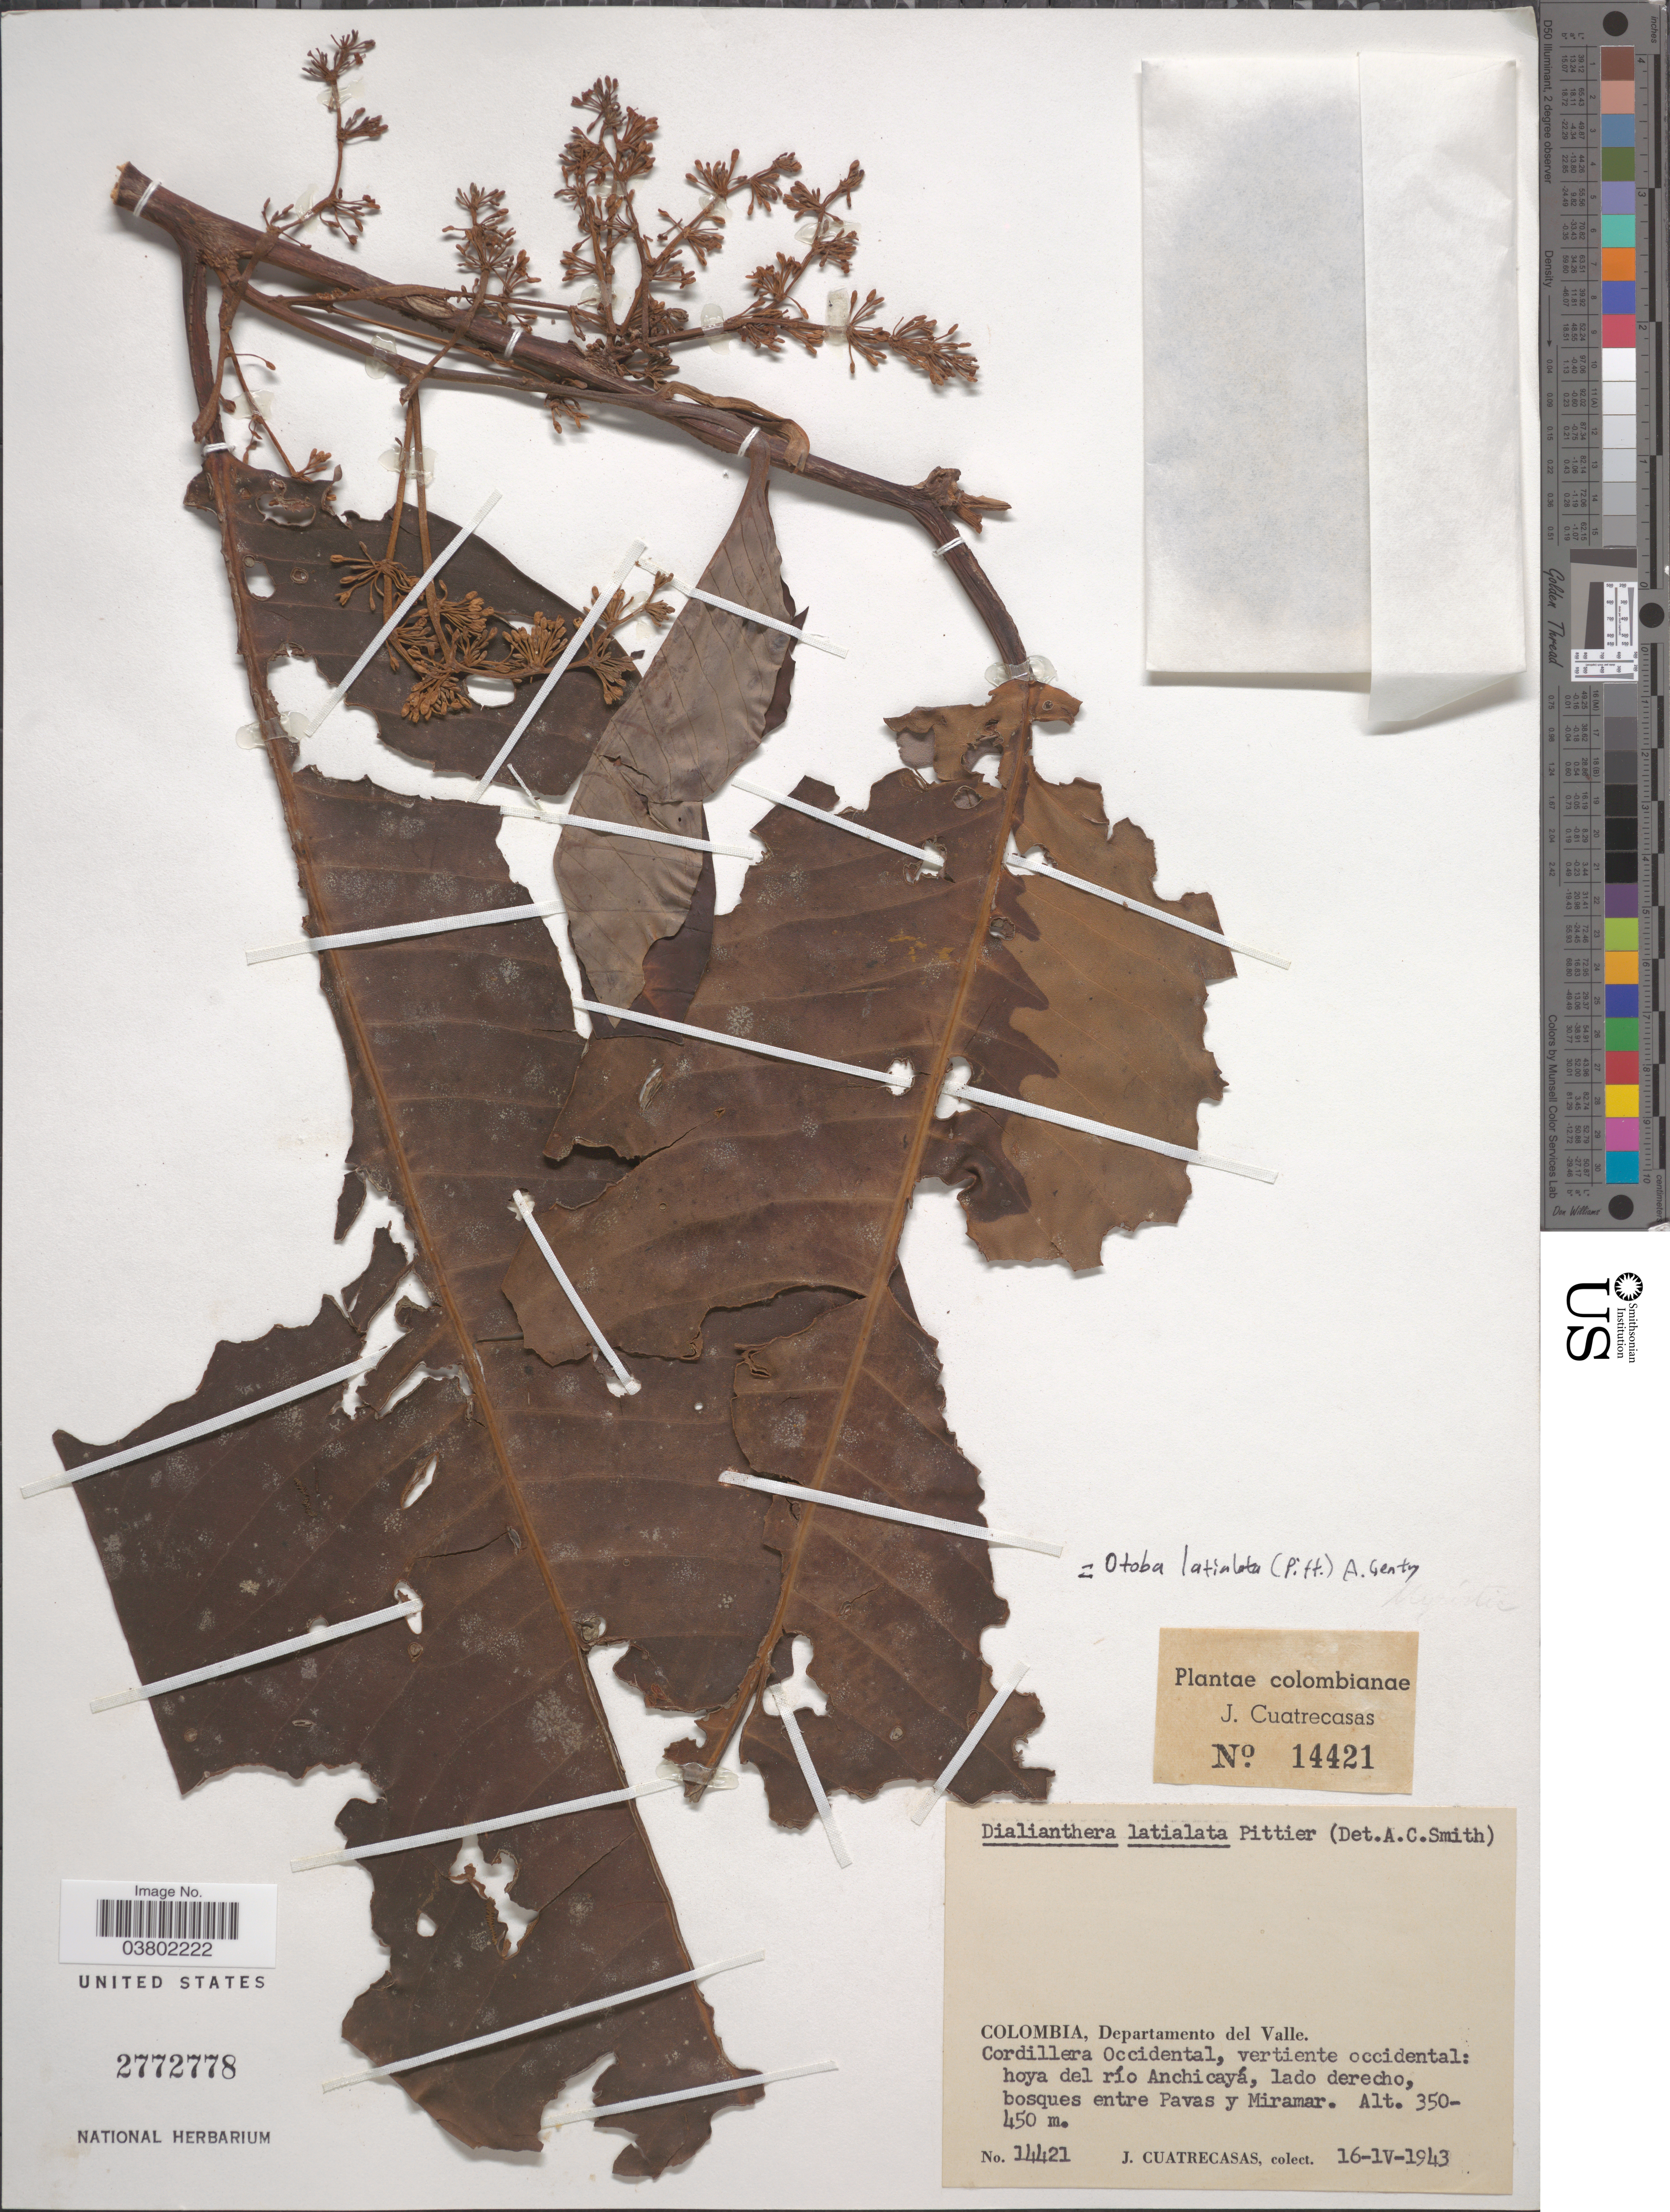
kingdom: Plantae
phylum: Tracheophyta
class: Magnoliopsida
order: Magnoliales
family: Myristicaceae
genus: Otoba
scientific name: Otoba latialata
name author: (Pittier) A.H. Gentry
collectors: J. Cuatrecasas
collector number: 14421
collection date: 1943-04-16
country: Colombia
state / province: Valle del Cauca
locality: Departamento del Valle. Cordillera Occidental, vertiente occidental: hoya del río Anchicayá, lado derecho, bosques entre Pavas y Miramar.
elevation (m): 350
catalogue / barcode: US 2772778